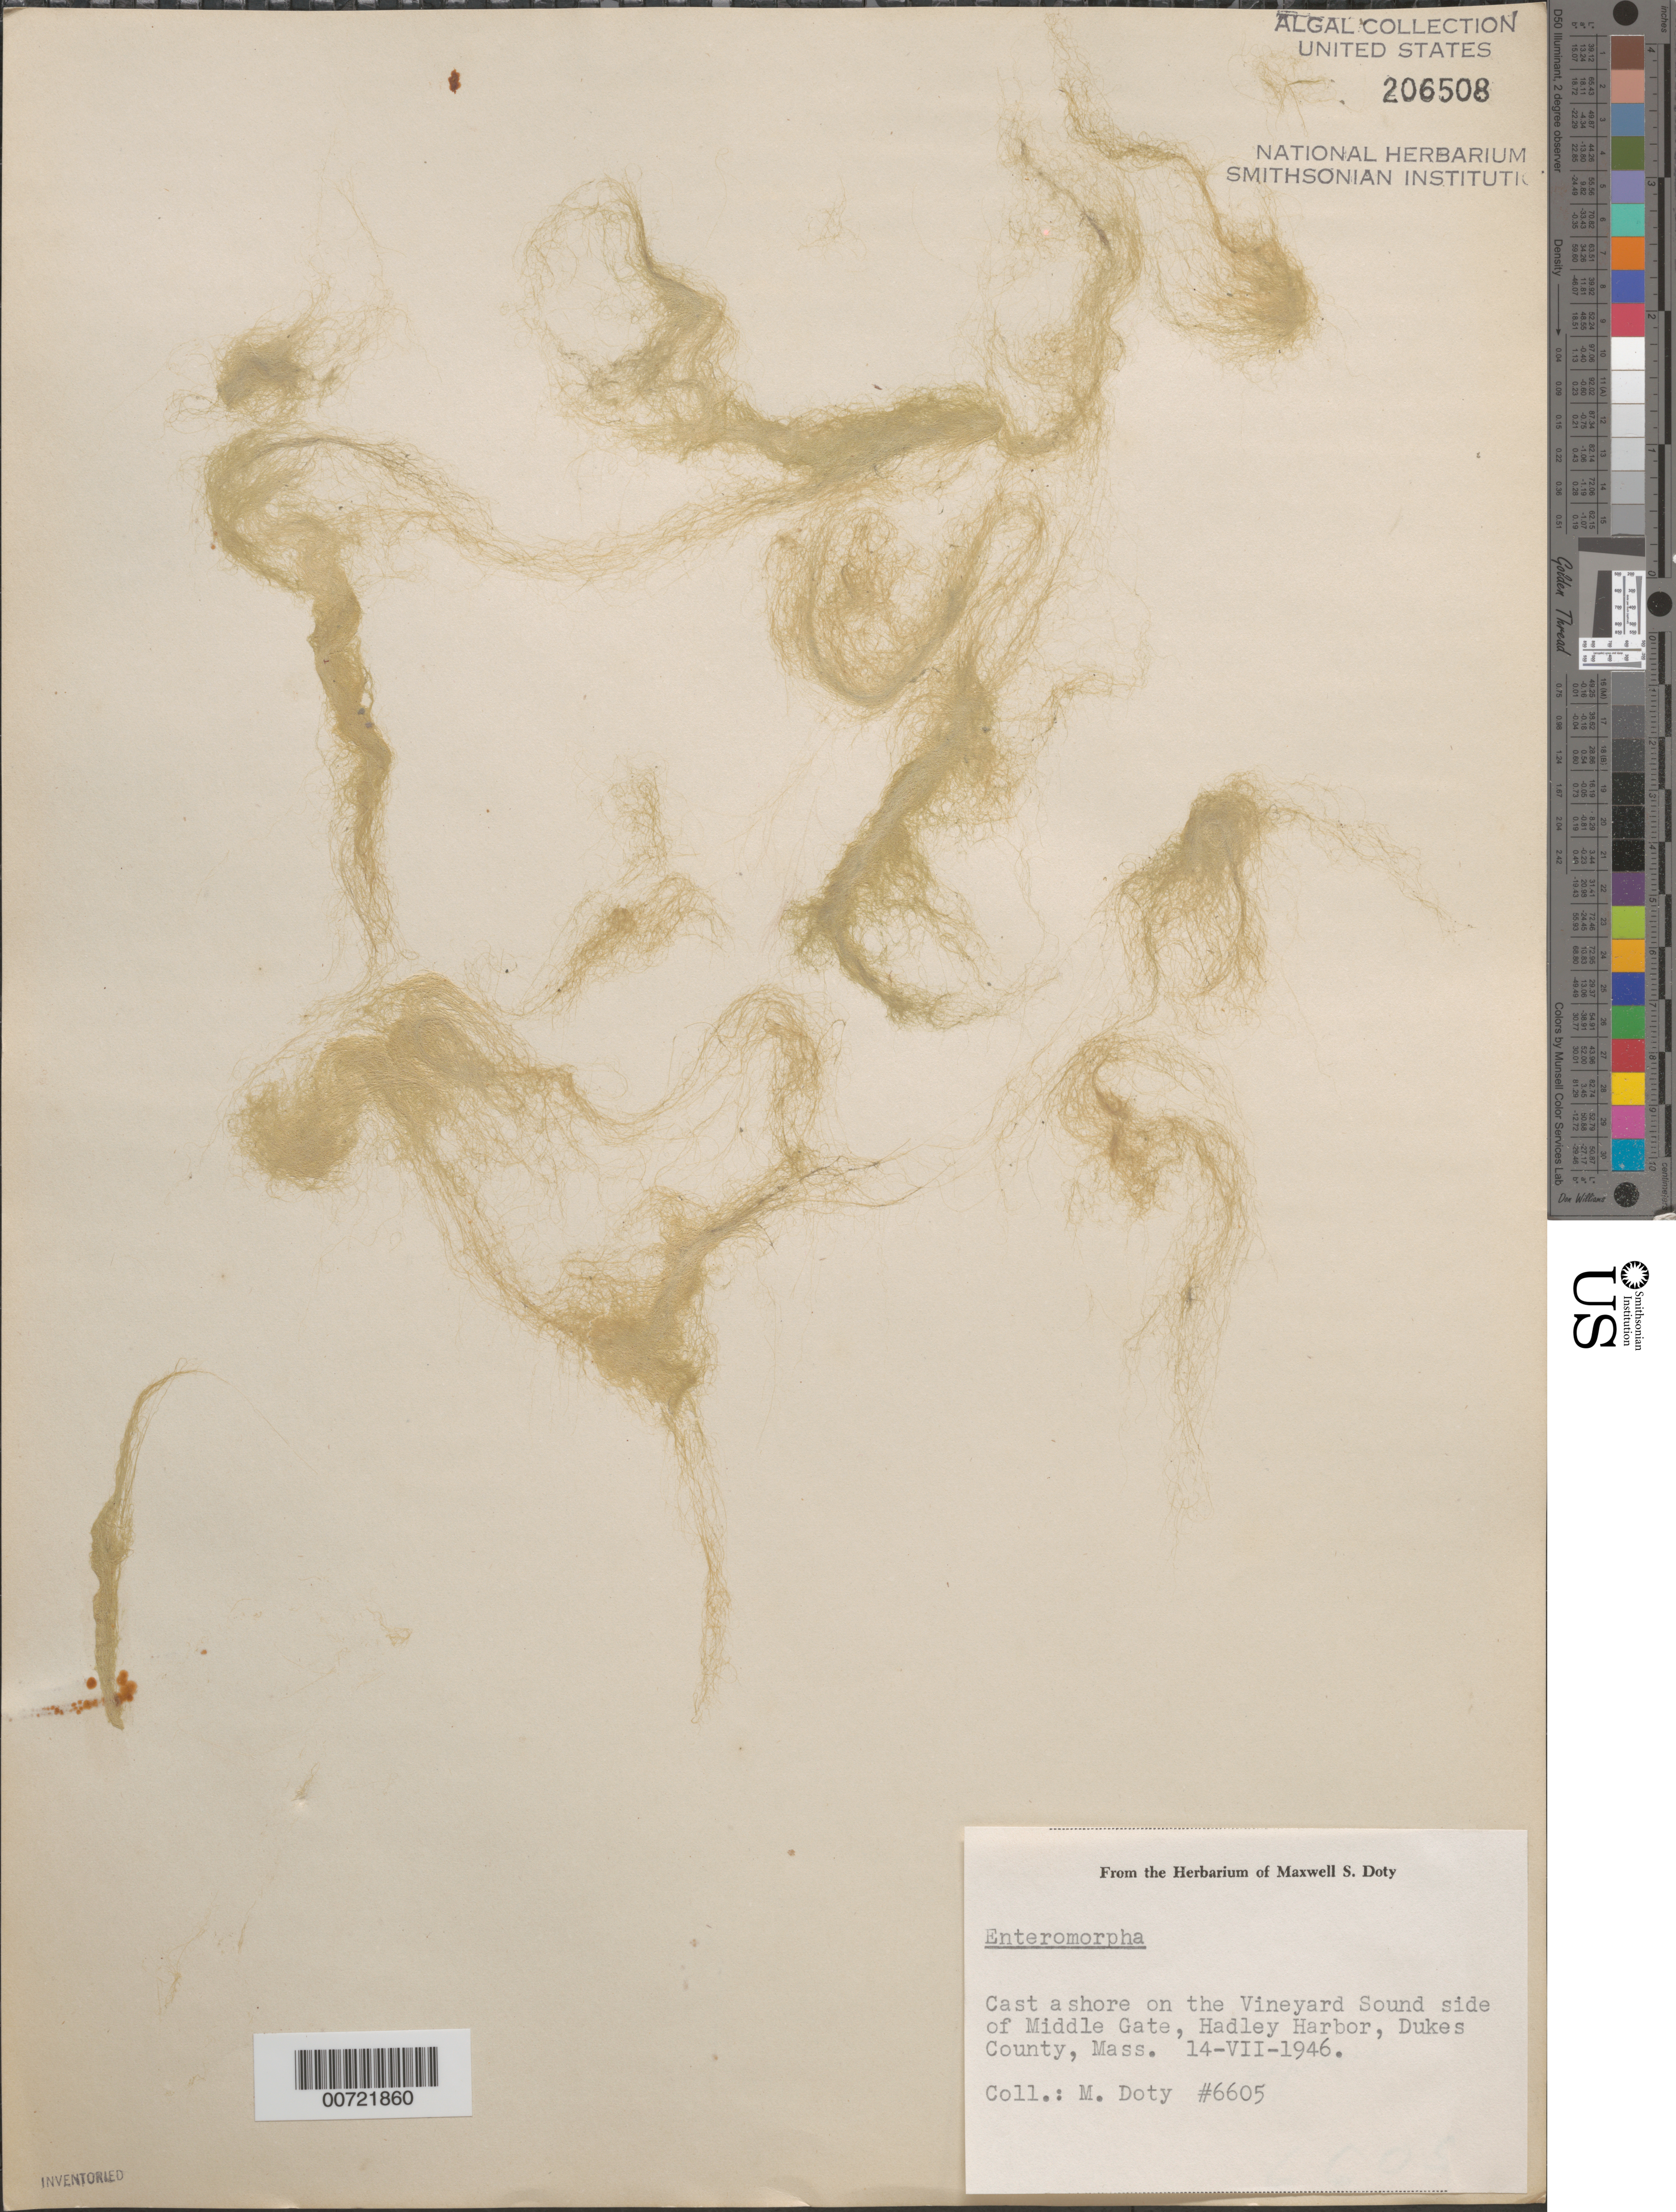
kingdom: Plantae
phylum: Chlorophyta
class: Ulvophyceae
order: Ulvales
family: Ulvaceae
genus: Ulva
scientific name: Ulva sp.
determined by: Algae name updating Project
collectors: M. S. Doty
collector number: MSD 6605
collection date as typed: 14 Jul 1946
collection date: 1946-07-14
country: United States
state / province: Massachusetts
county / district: Dukes County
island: Naushon Island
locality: Hadley Harbor, Middle Gate, Vineyard Sound side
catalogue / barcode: US 206508